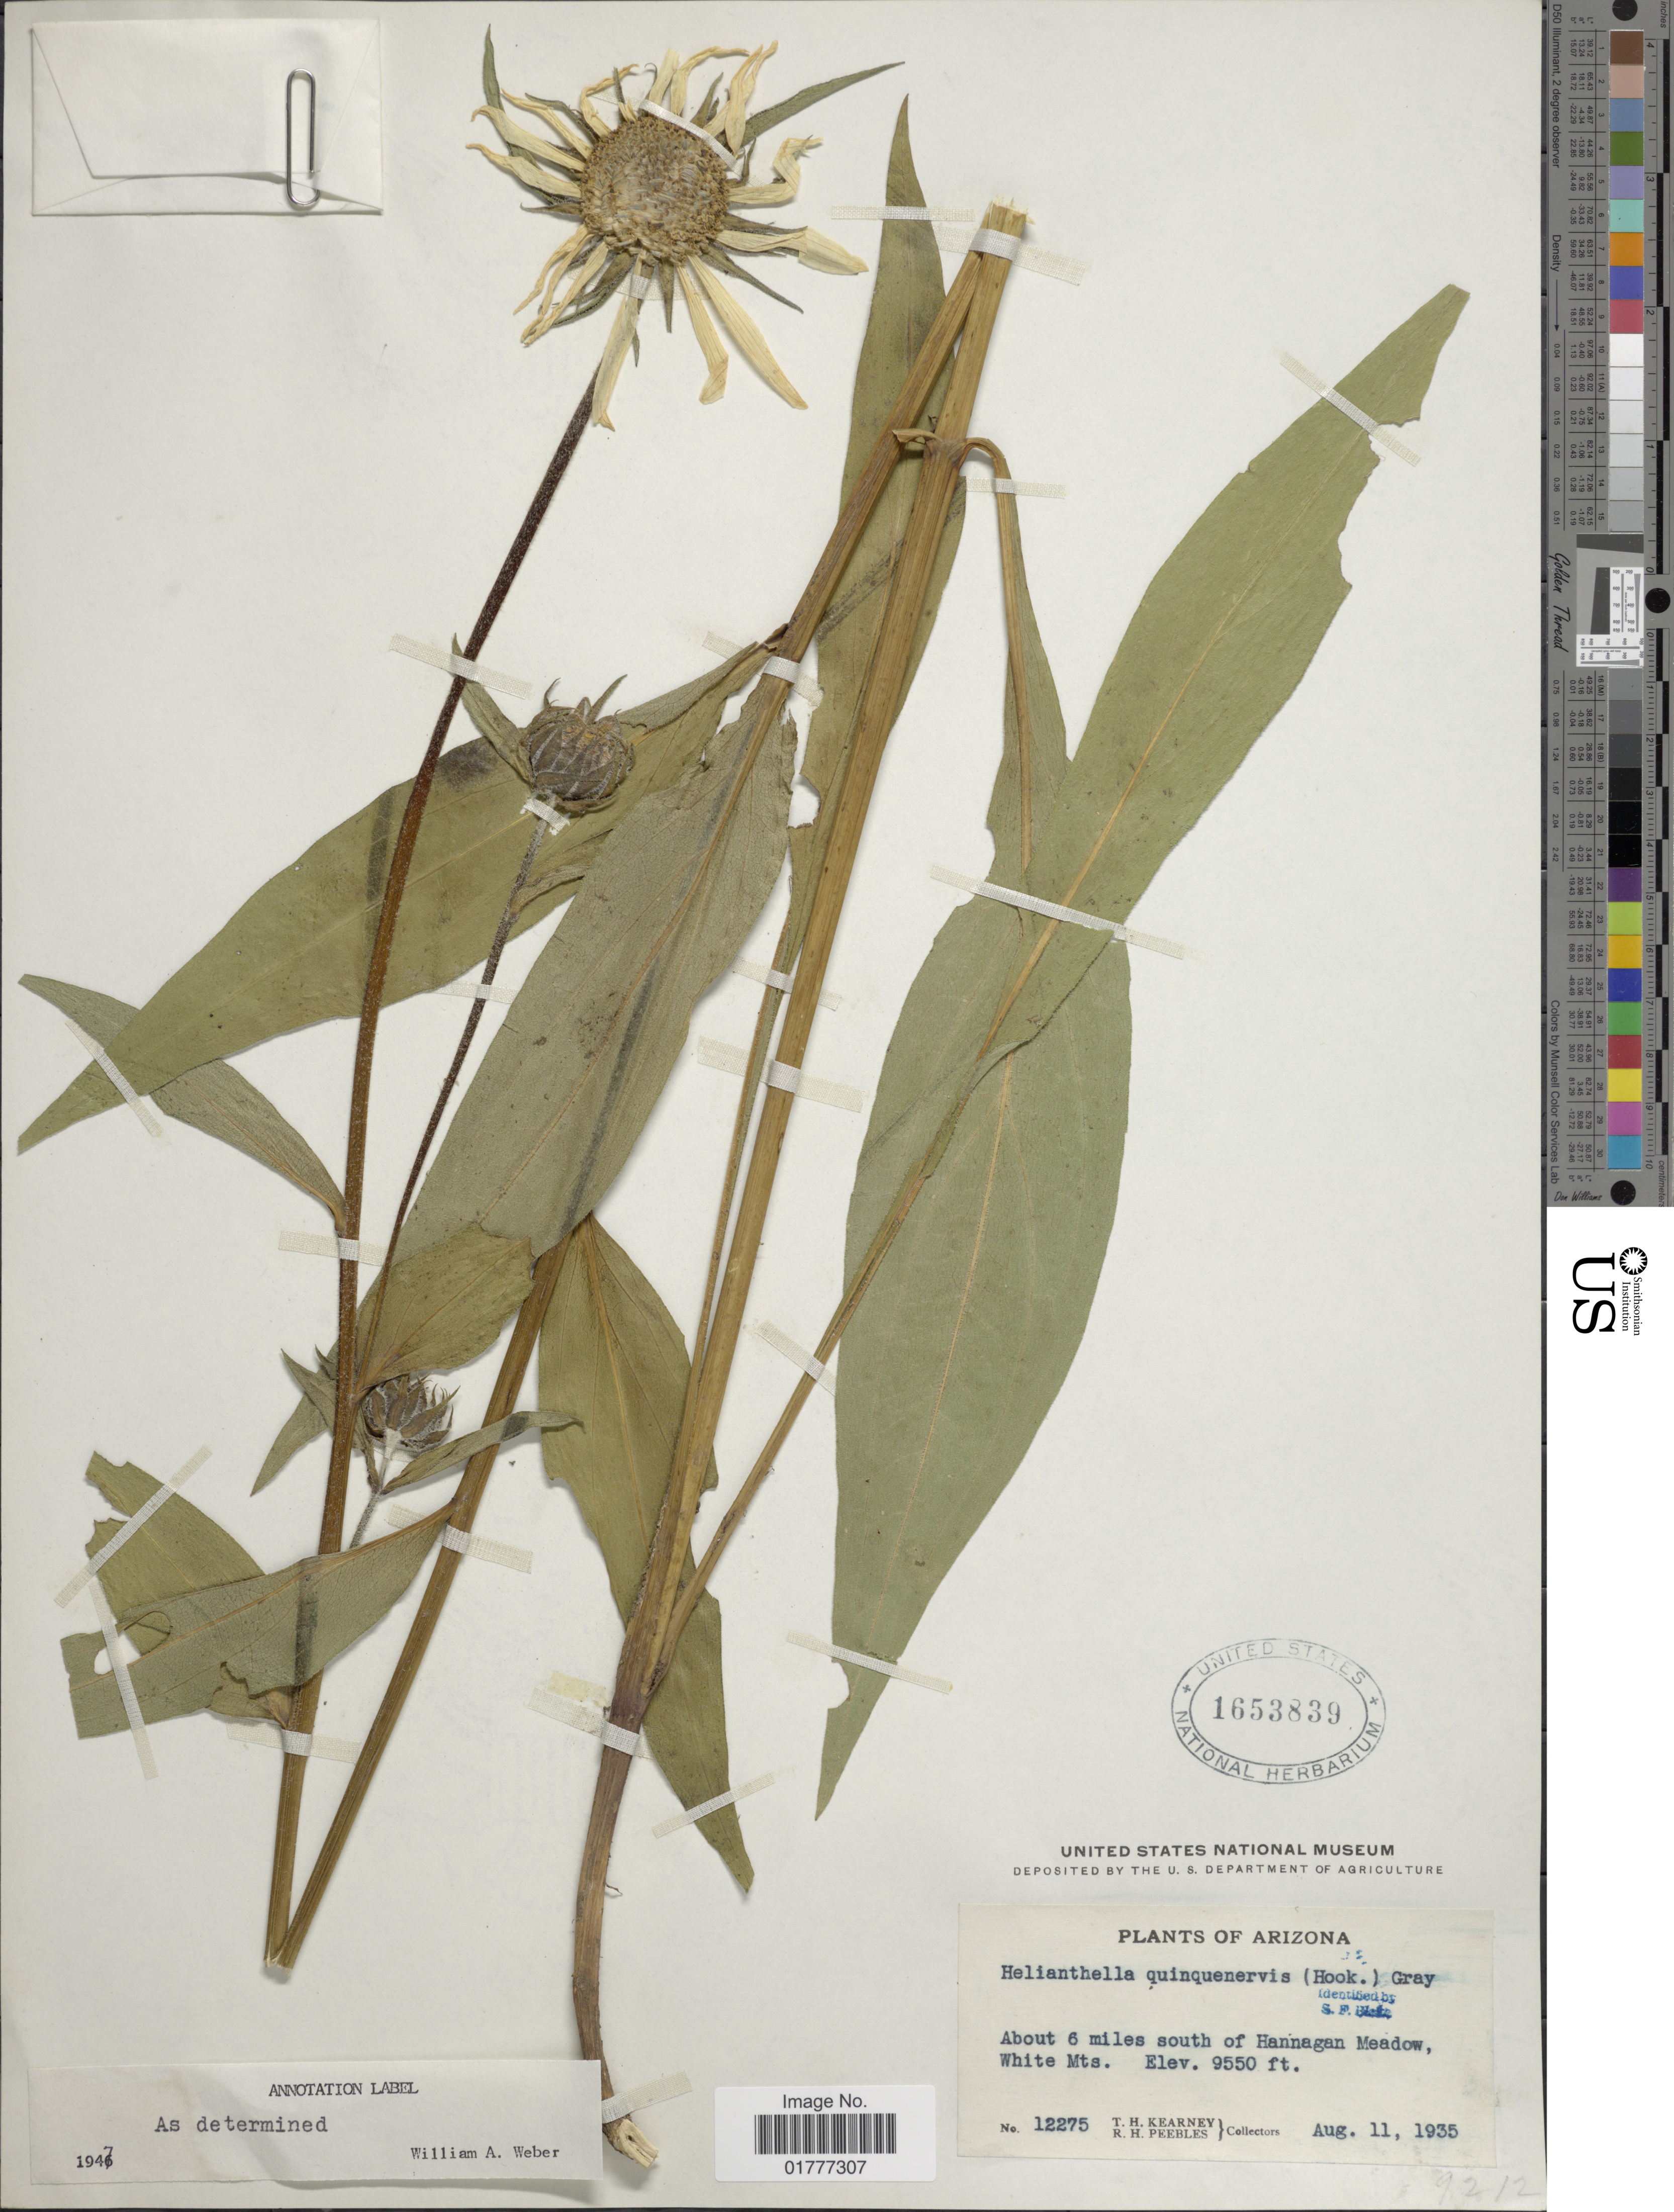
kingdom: Plantae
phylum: Tracheophyta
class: Magnoliopsida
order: Asterales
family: Asteraceae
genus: Helianthella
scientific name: Helianthella quinquenervis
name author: (Hook.) A. Gray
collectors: T. H. Kearney & R. H. Peebles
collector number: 12275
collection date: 1935-08-11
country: United States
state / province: Arizona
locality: About 6 miles south of Hannagan Meadow, White Mts.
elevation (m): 2911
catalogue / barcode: US 1653839